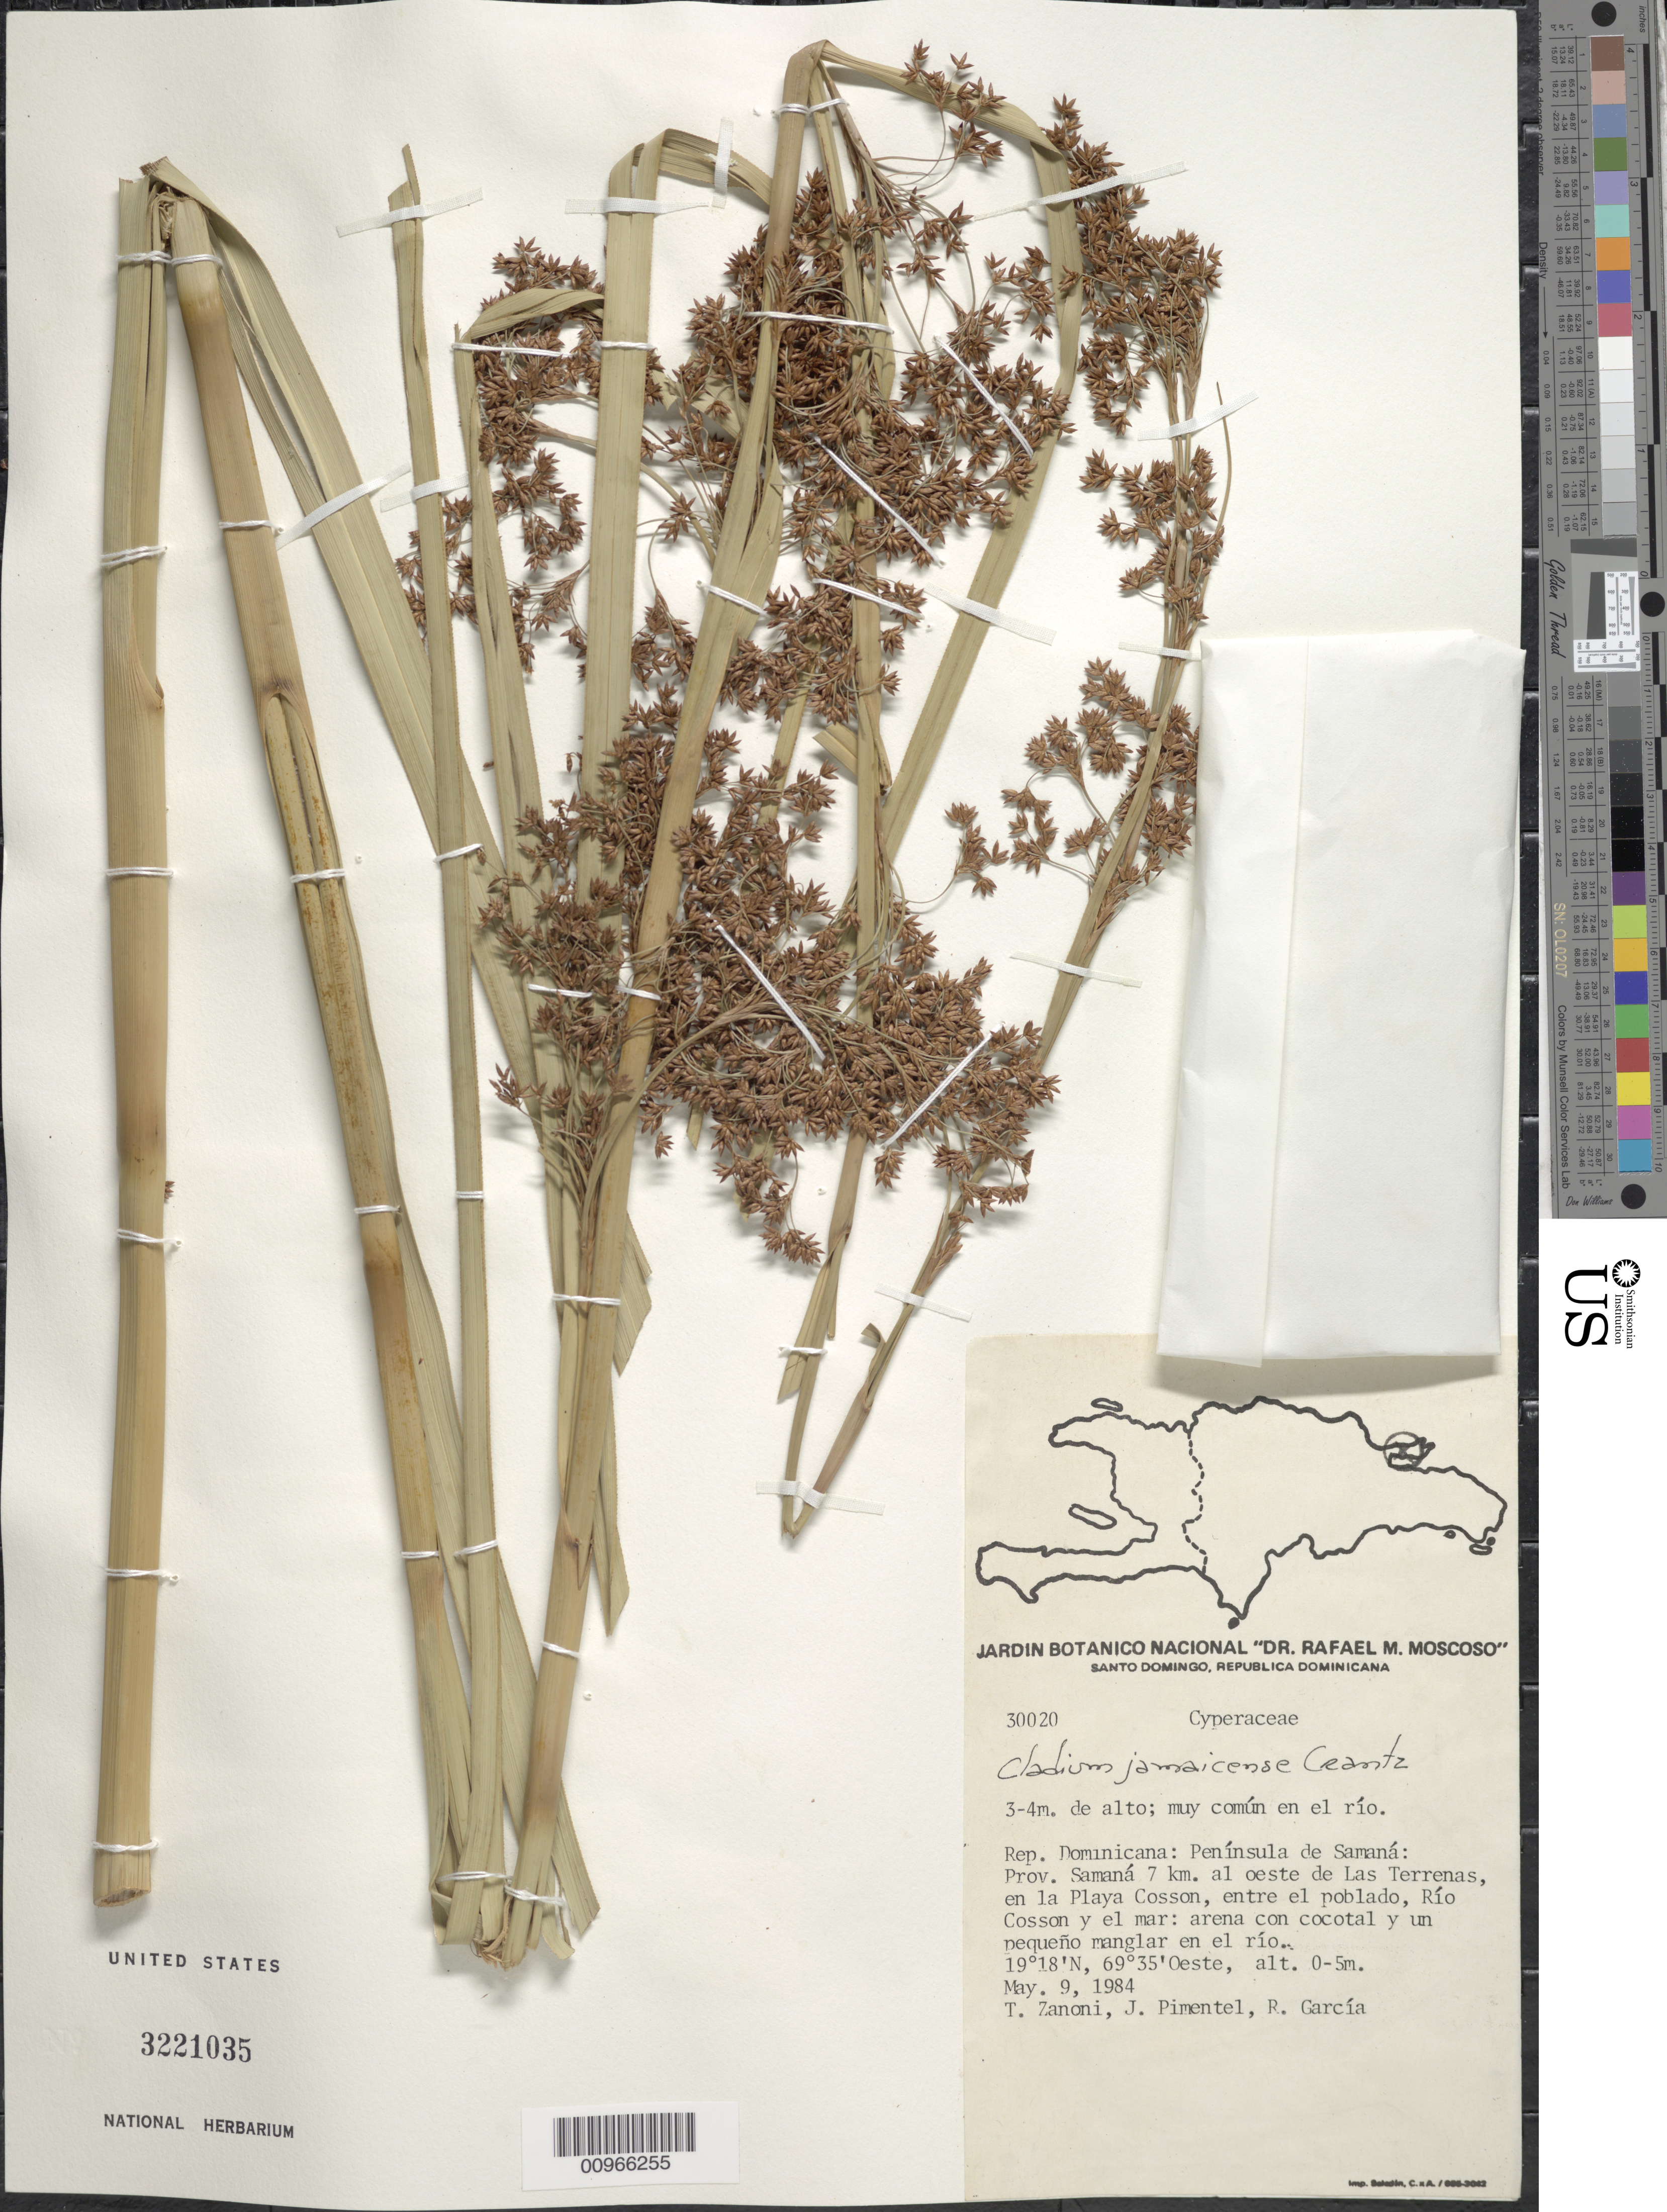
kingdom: Plantae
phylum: Tracheophyta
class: Liliopsida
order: Poales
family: Cyperaceae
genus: Cladium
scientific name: Cladium jamaicense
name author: Crantz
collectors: T. A. Zanoni, J. Pimentel & R. G. García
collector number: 30020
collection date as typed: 09 May 1984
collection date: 1984-05-09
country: Dominican Republic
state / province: Samaná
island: Hispaniola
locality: Península de Samaná, 7 km al oeste de Las Terrenas, en la Playa Cosson, entre al poblado, Río Cosson y el mar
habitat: Arena con cocotal y un pequeño manglar en el río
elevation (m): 0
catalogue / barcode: US 3221035